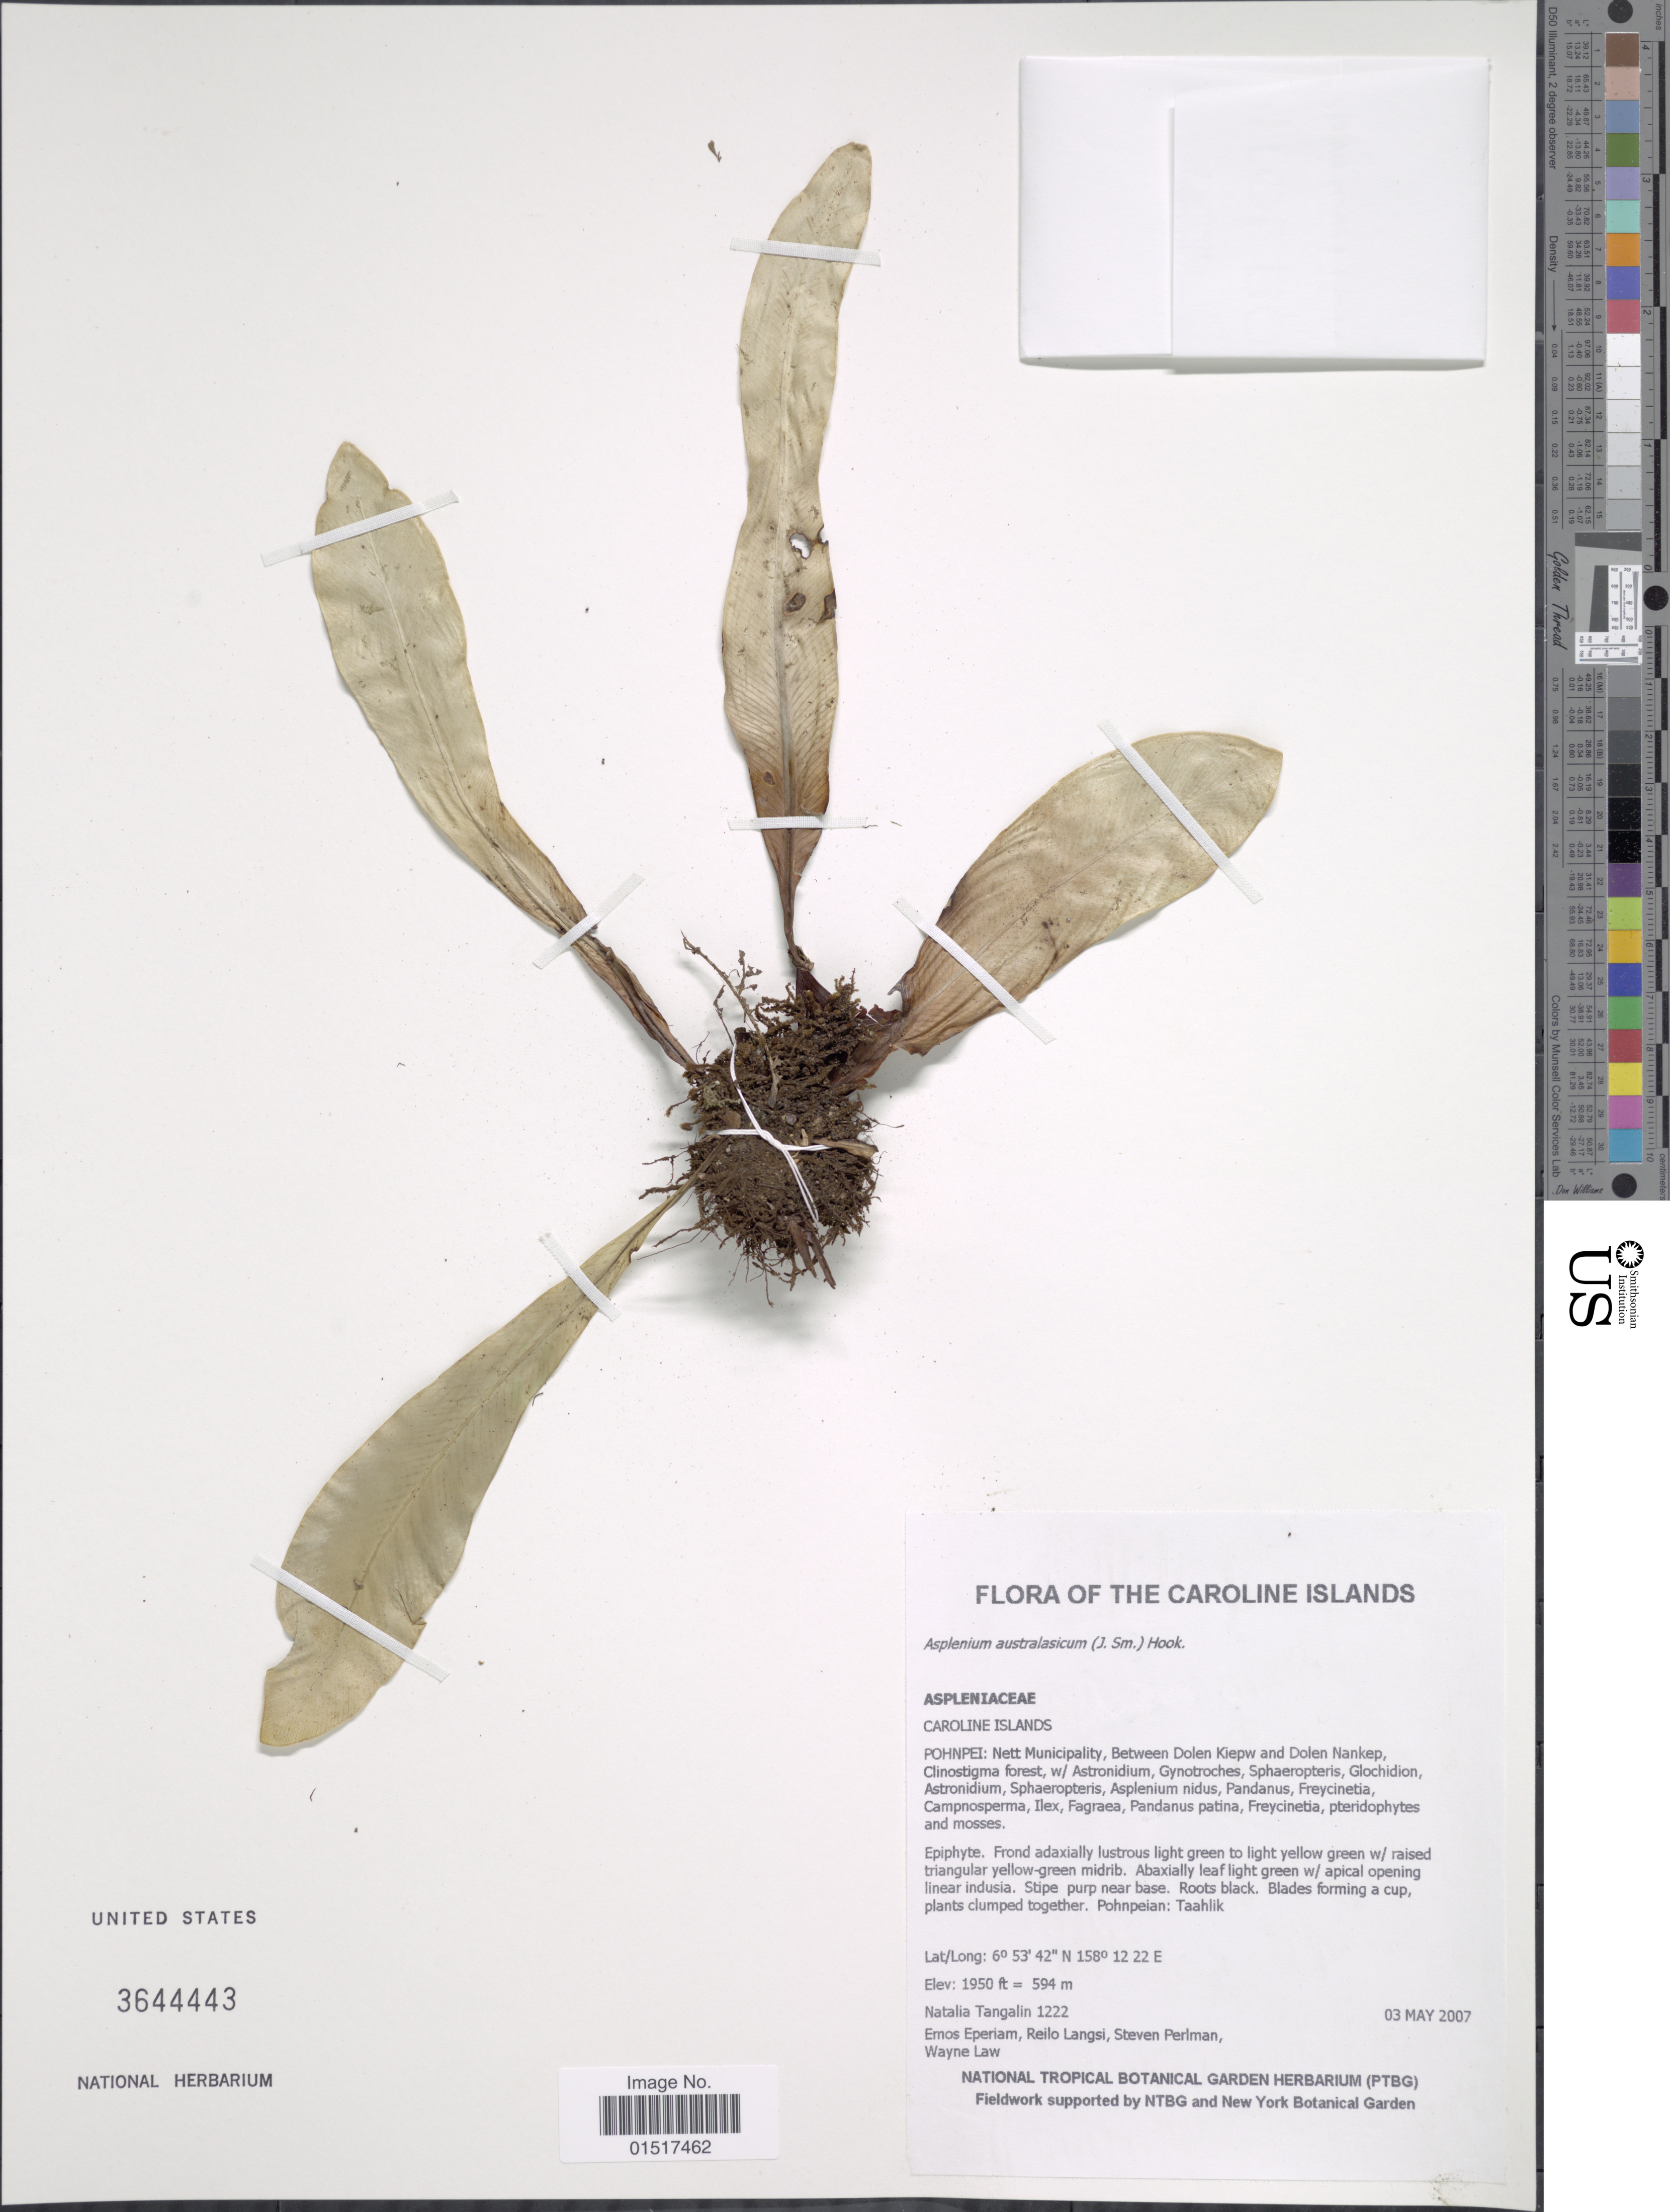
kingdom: Plantae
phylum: Tracheophyta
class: Polypodiopsida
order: Polypodiales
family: Aspleniaceae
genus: Asplenium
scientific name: Asplenium australasicum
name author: (Sm.) Hook.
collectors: N. Tangalin, P. Eperiam, R. Langsi, S. P. Perlman & W. Law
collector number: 1222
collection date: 2007-05-03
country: Micronesia, Federated States of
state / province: Pohnpei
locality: Caroline Islands. Nett Municipality, Between Dolen Kiepw and Dolen Nankep, Clinostigma forest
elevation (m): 594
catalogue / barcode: US 3644443